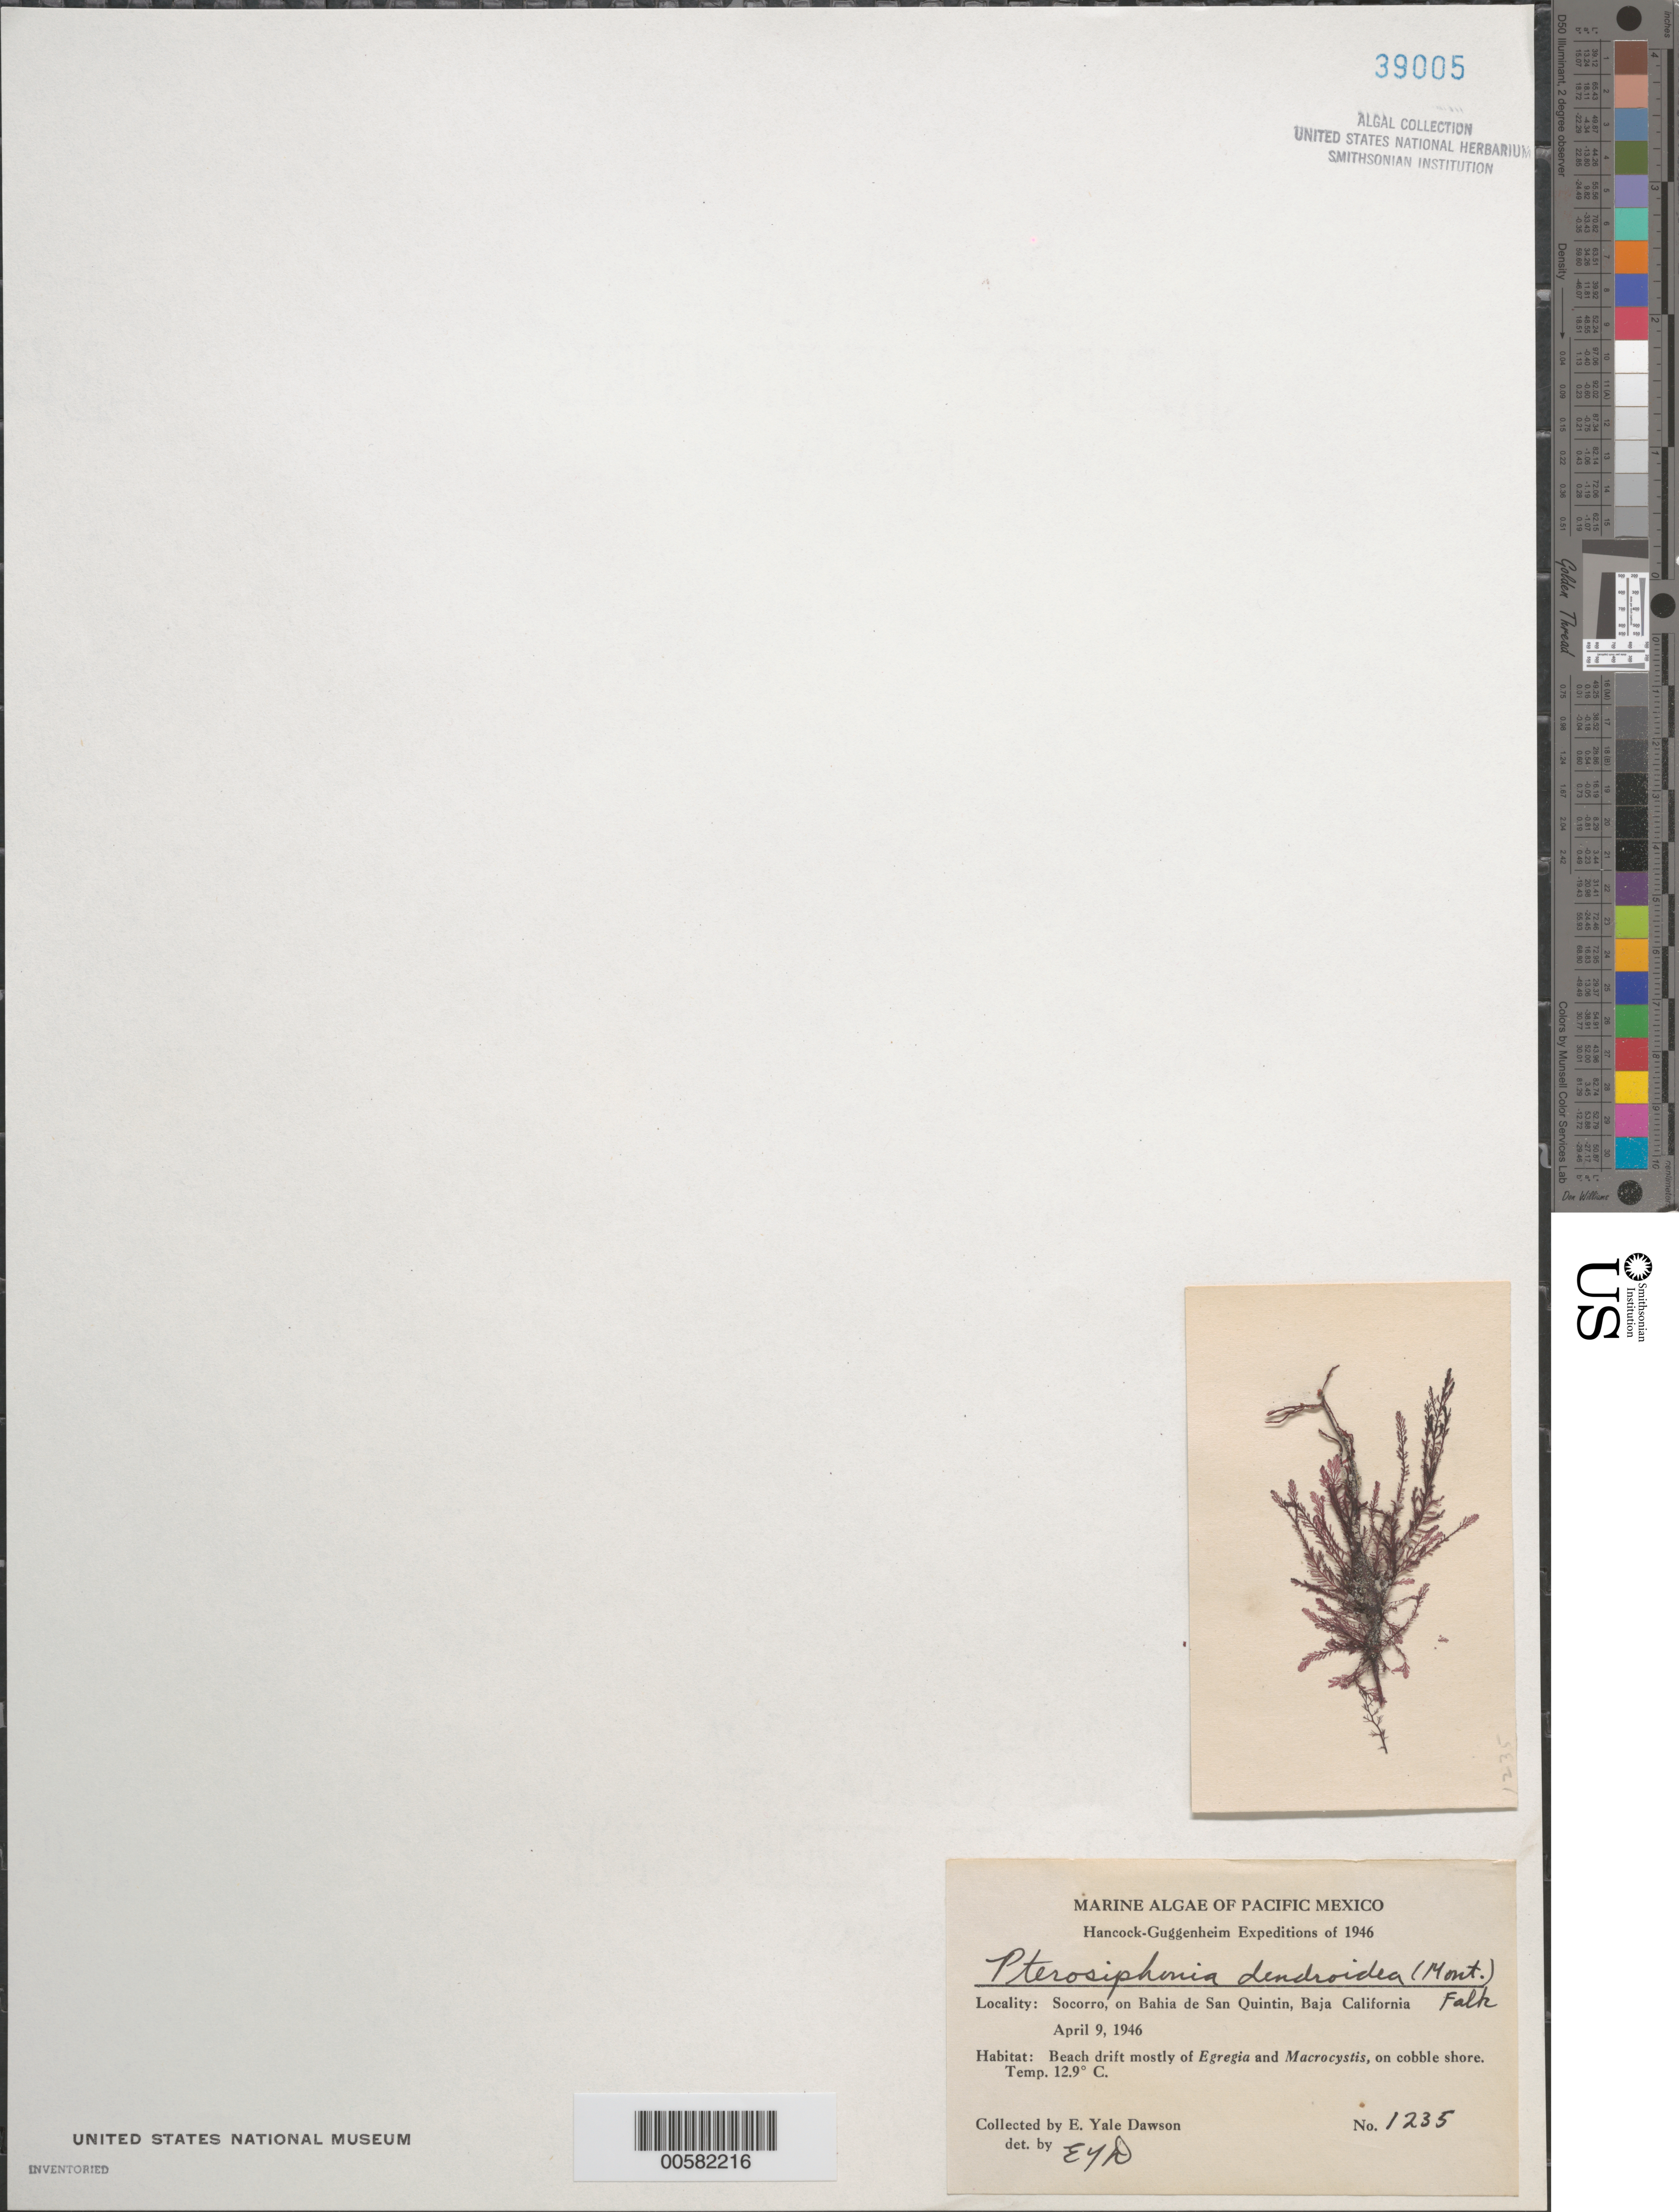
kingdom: Plantae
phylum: Rhodophyta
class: Florideophyceae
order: Ceramiales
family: Rhodomelaceae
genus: Symphyocladiella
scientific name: Symphyocladiella dendroidea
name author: (Montagne) Bustamante et al.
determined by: Algae name updating Project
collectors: E. Y. Dawson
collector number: EYD 1235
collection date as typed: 09 Apr 1946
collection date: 1946-04-09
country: Mexico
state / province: Baja California Norte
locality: El Socorro, Bahia de San Quintin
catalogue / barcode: US 39005